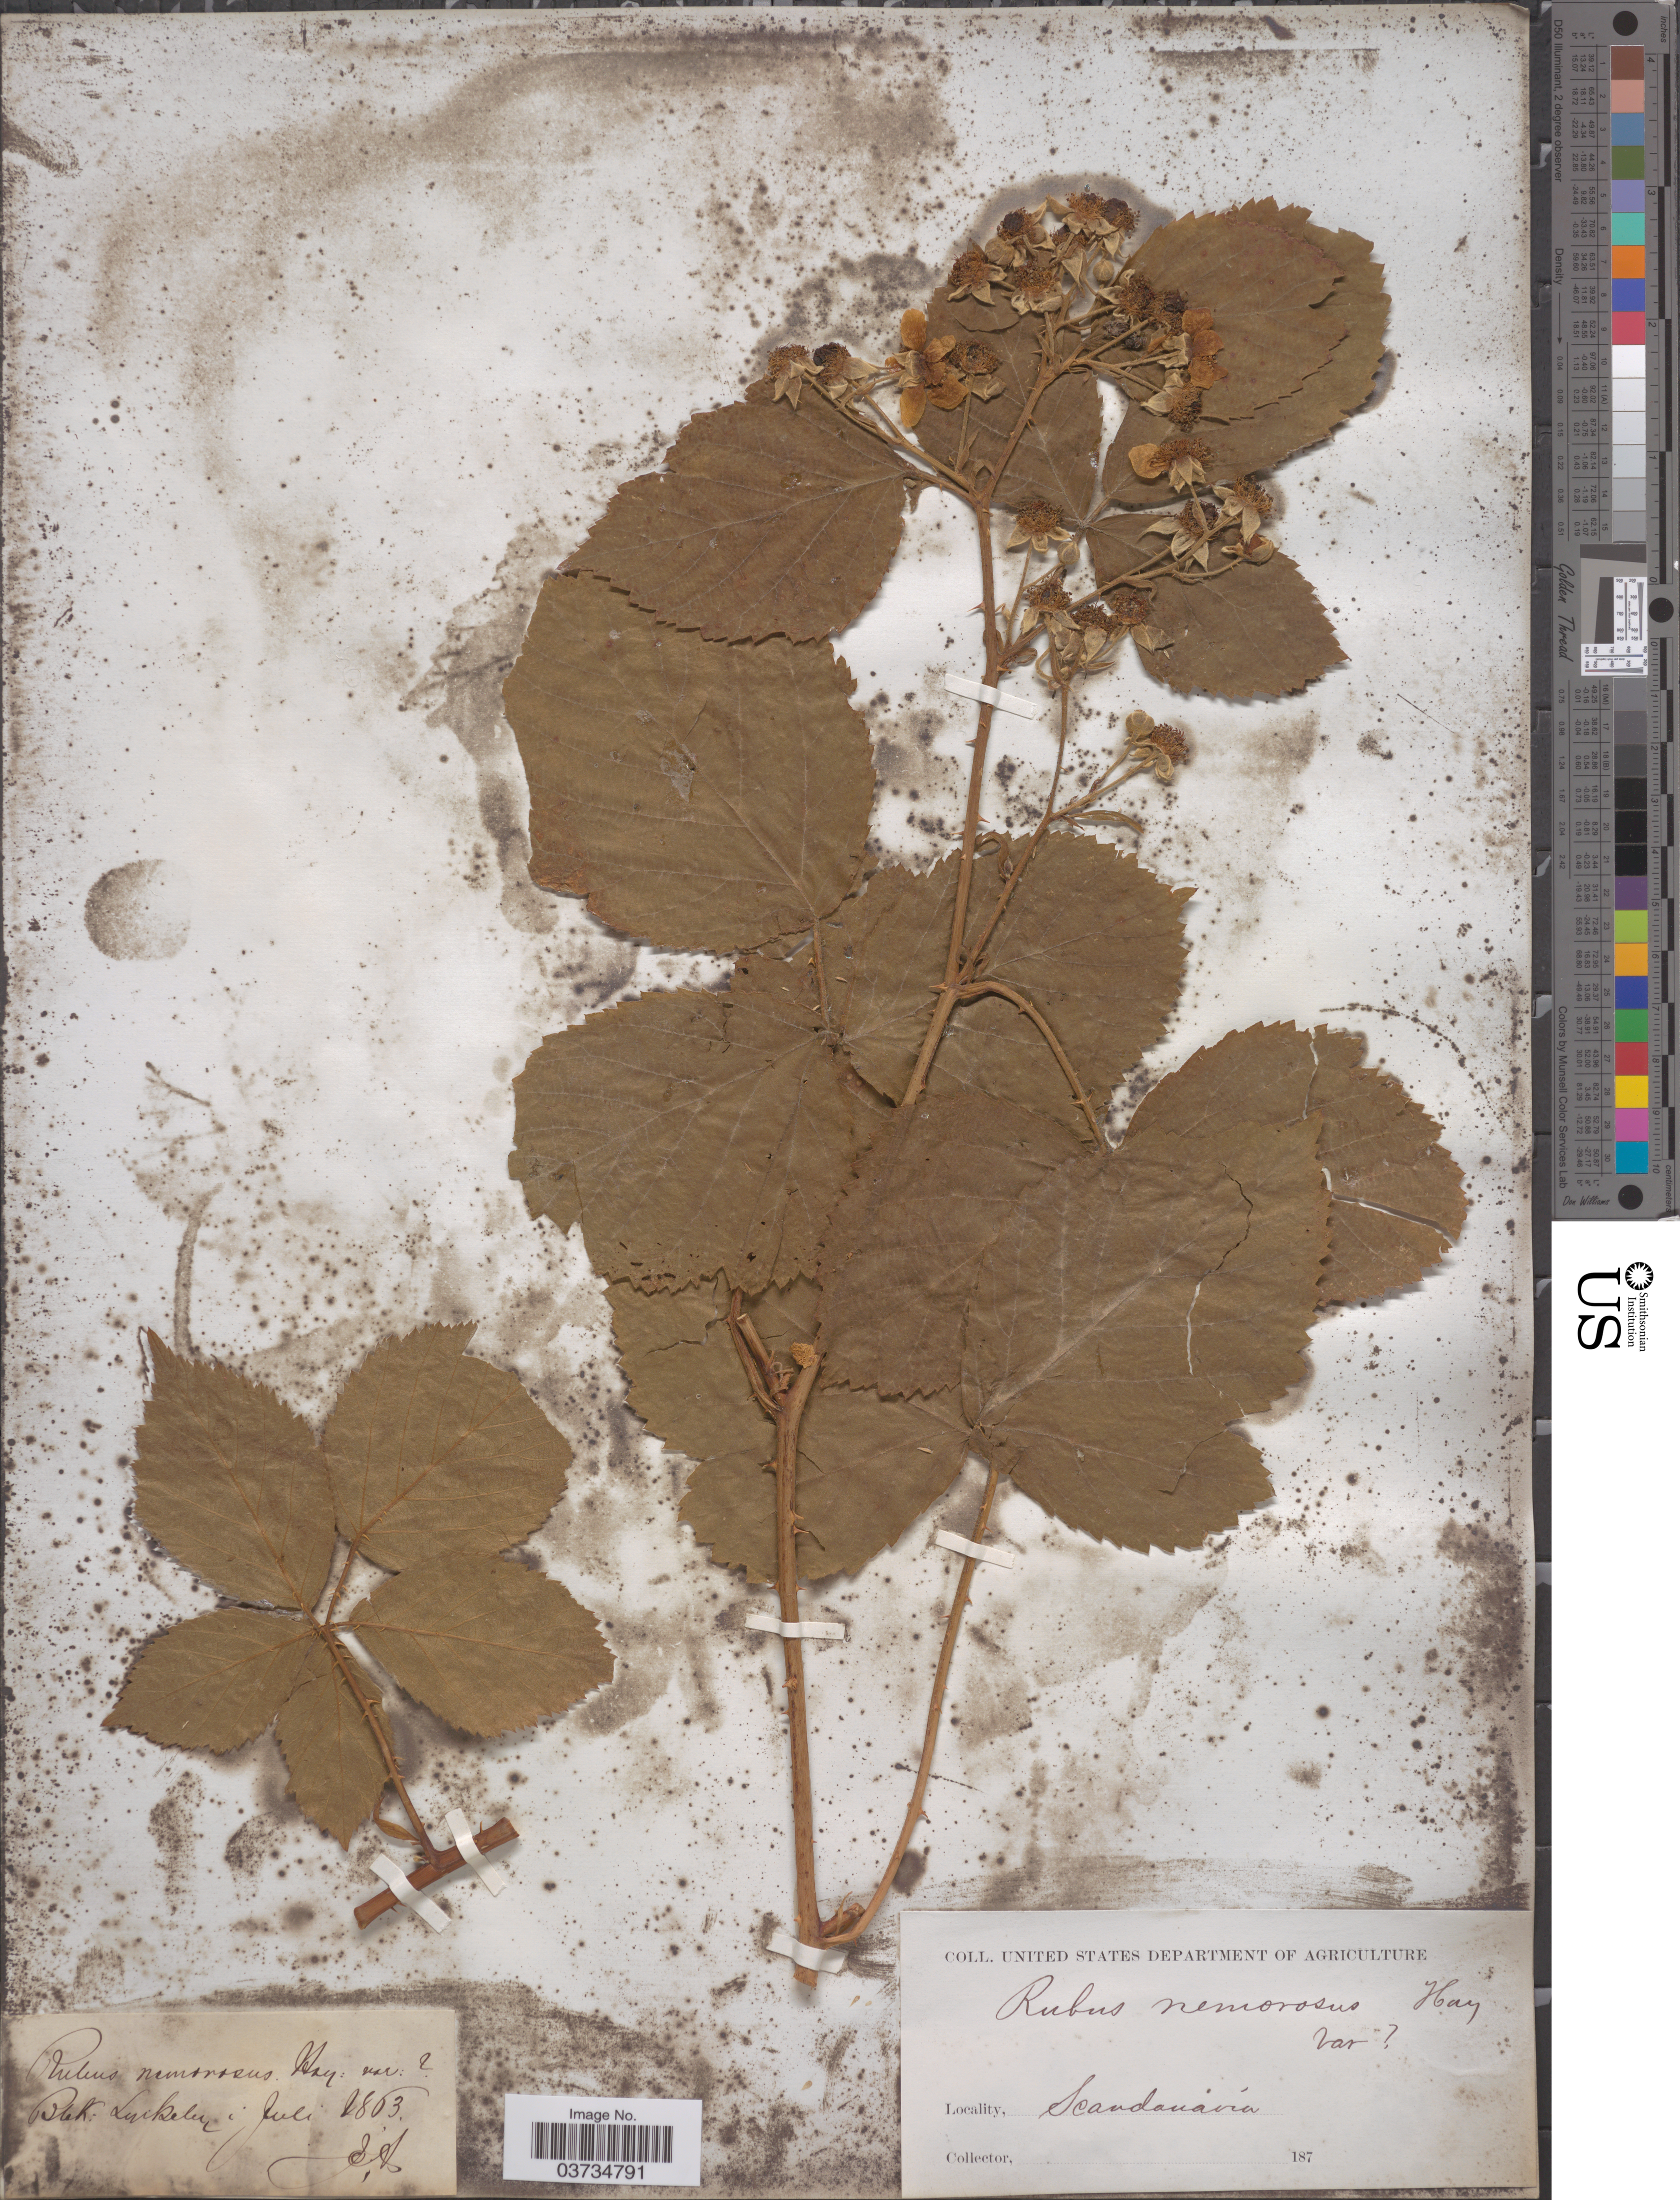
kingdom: Plantae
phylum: Tracheophyta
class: Magnoliopsida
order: Rosales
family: Rosaceae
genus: Rubus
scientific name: Rubus nemorosus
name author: Hayne & Willd.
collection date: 1863-07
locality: Scandinavia. Blak: Luikelen [interpreted].